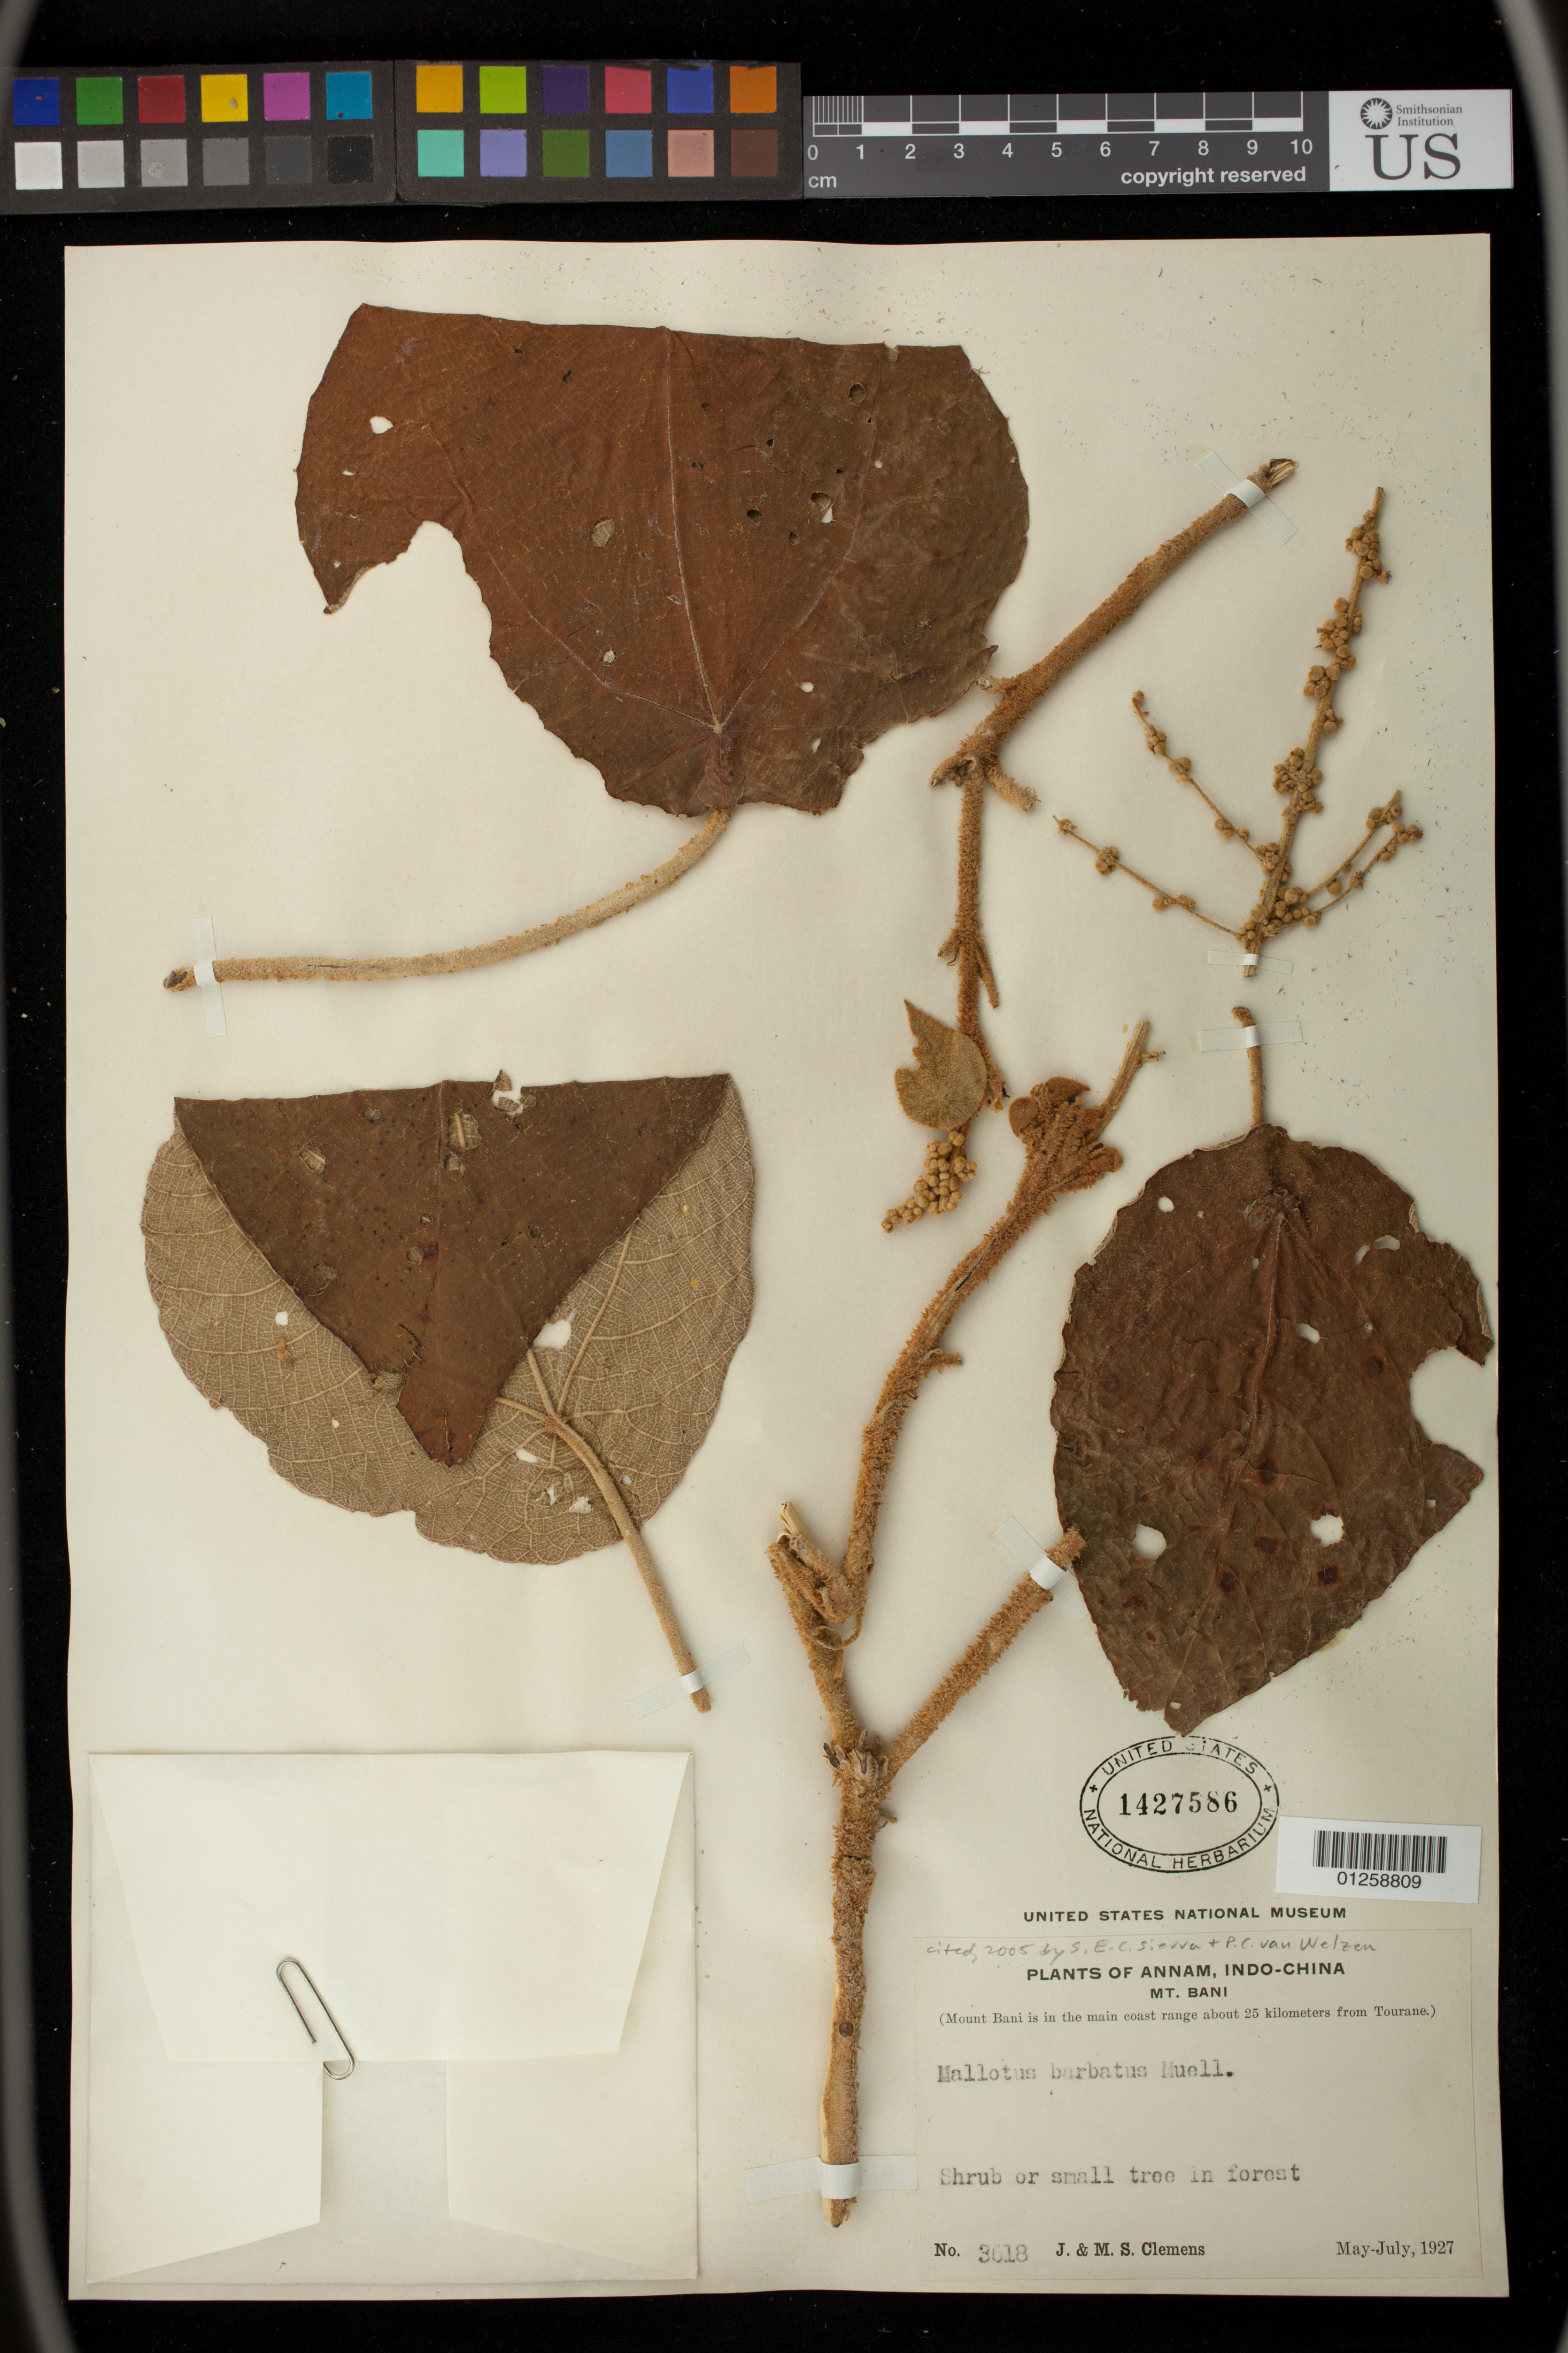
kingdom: Plantae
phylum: Tracheophyta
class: Magnoliopsida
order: Malpighiales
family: Euphorbiaceae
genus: Mallotus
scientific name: Mallotus barbatus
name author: Müll. Arg.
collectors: J. Clemens & M. S. Clemens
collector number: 3618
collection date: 1927-05/1927-07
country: Vietnam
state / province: Da Nang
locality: Mount Bani is in the main coast range about 25 kilometers from Tourane.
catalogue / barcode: US 1427586